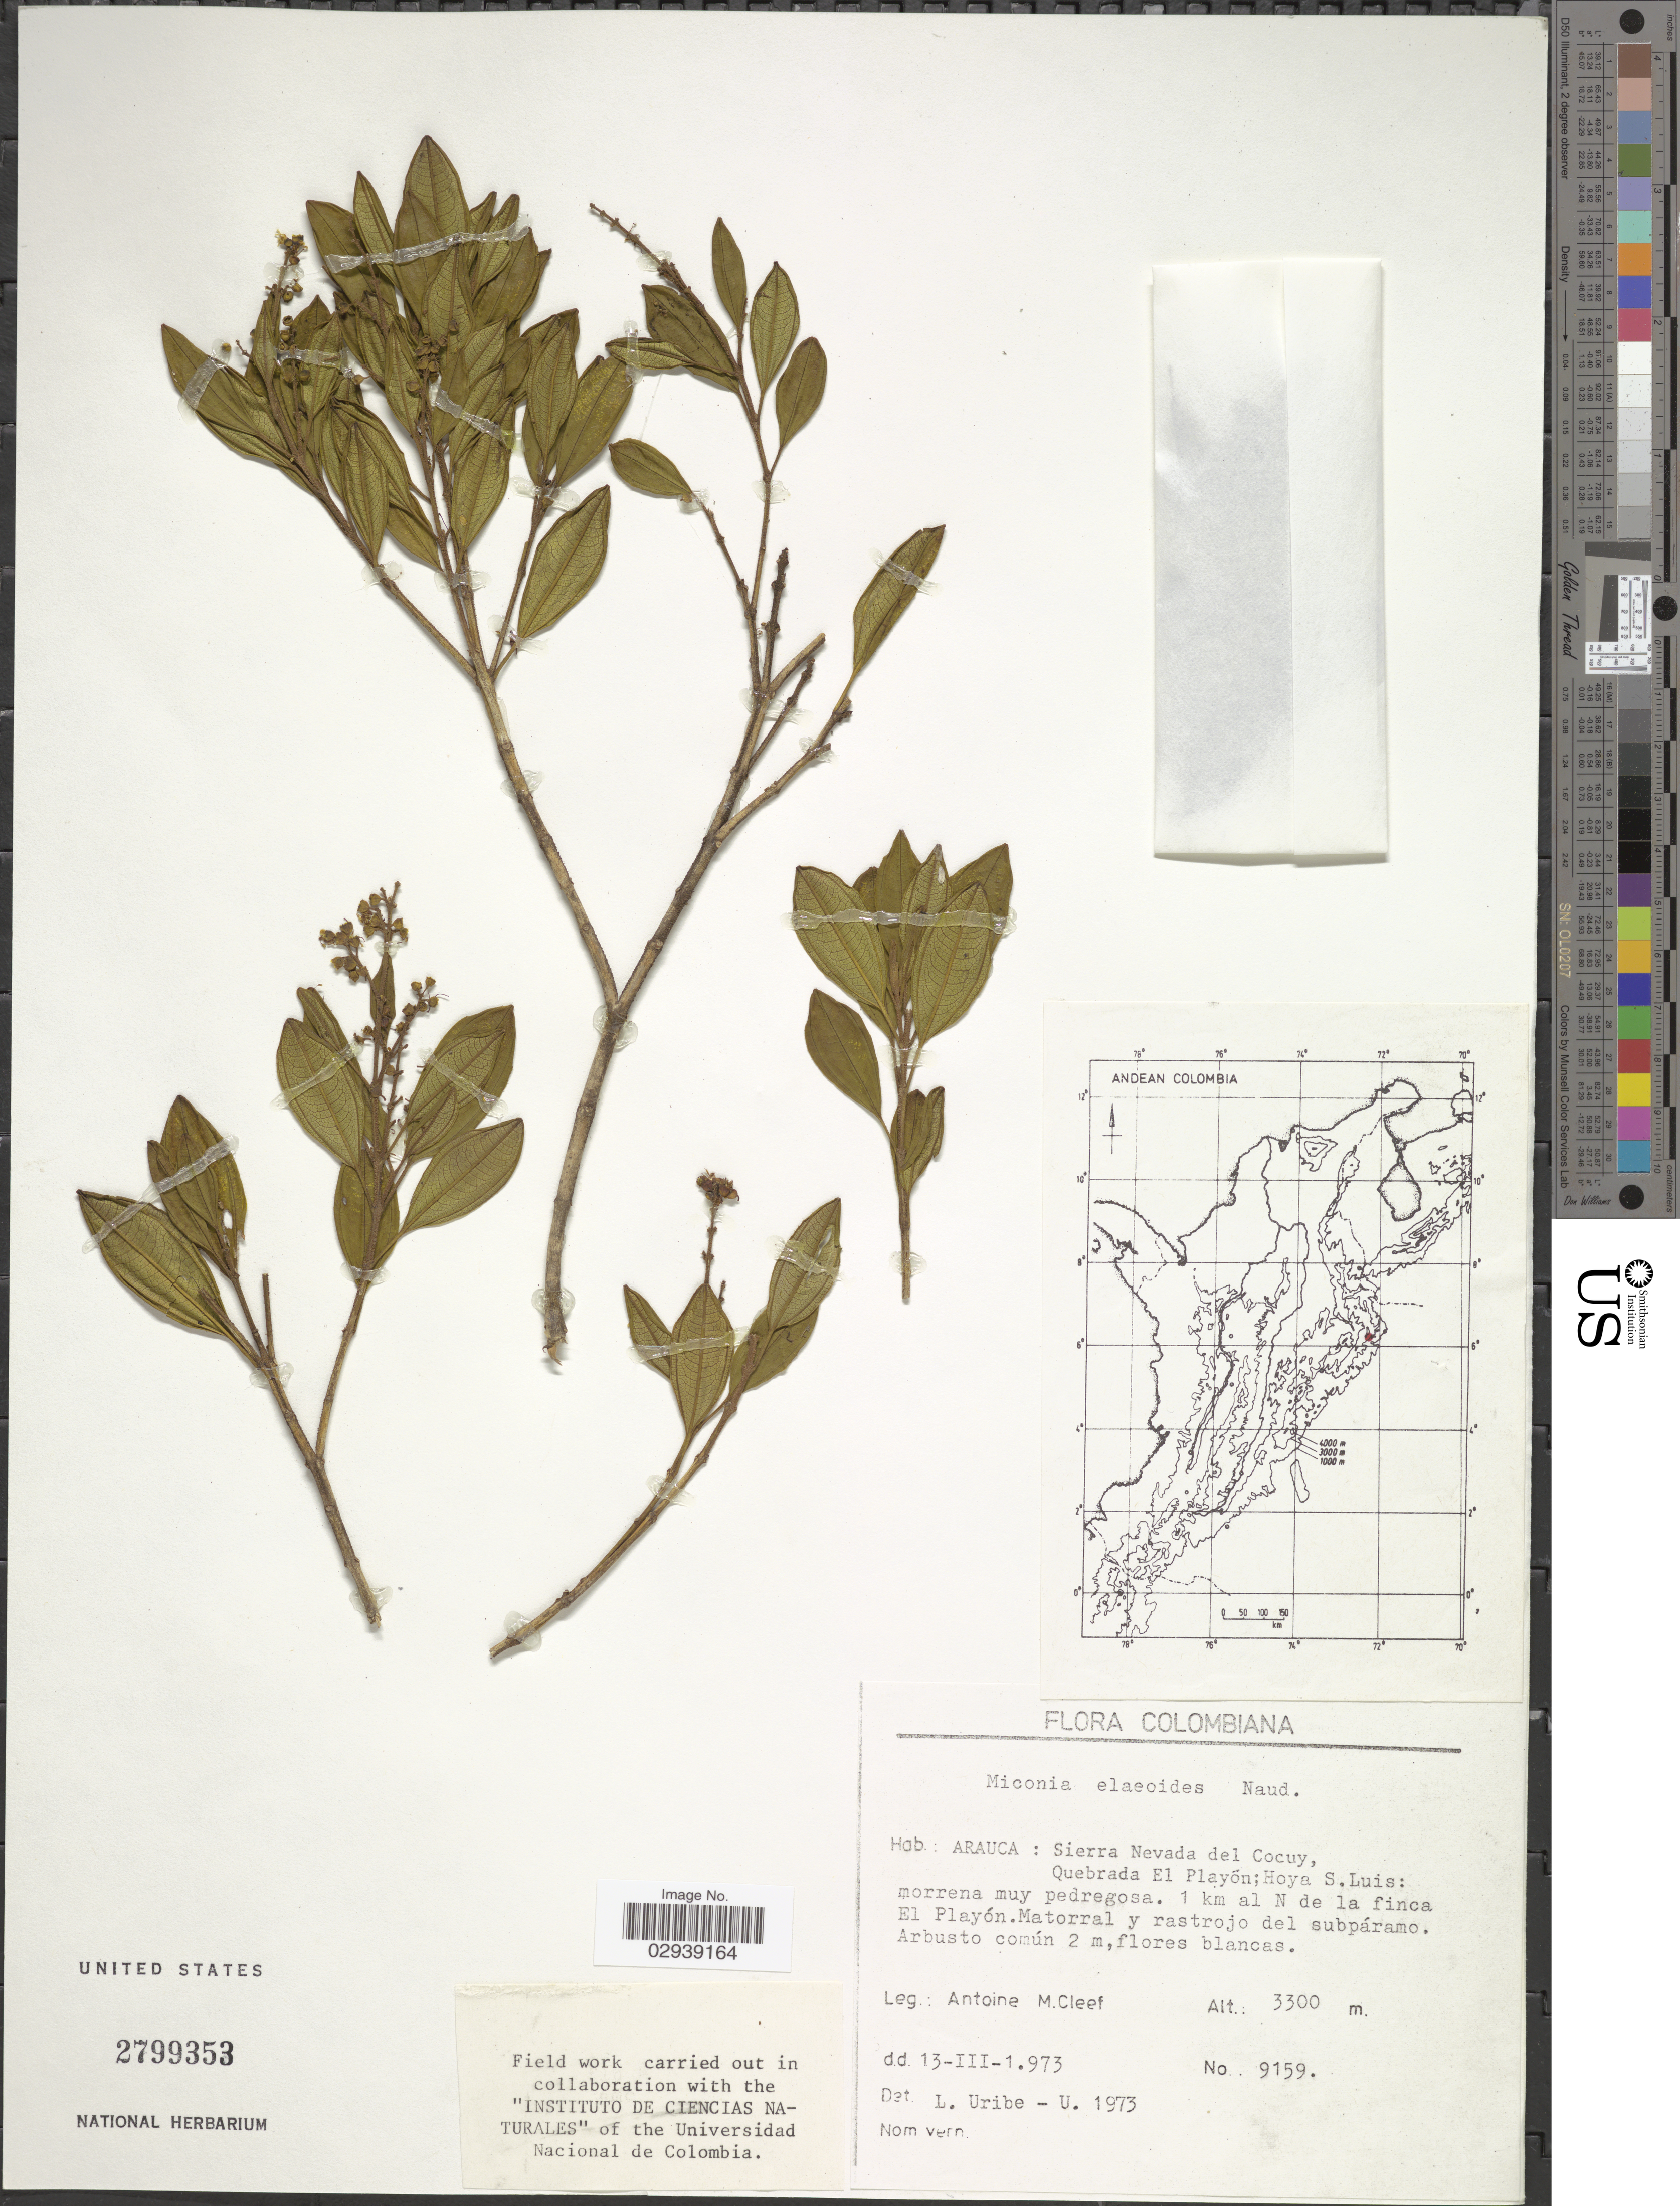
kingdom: Plantae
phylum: Tracheophyta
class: Magnoliopsida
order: Myrtales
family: Melastomataceae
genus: Miconia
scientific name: Miconia elaeoides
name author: Naudin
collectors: A. M. Cleef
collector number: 9159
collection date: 1973-03-13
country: Colombia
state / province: Arauca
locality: Sierra Nevada del Cocuy, Quebrada El Playón; Hoya S. Luis: morrena muy pedregosa. 1 km al N de la finca El Playón.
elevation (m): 3300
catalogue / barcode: US 2799353